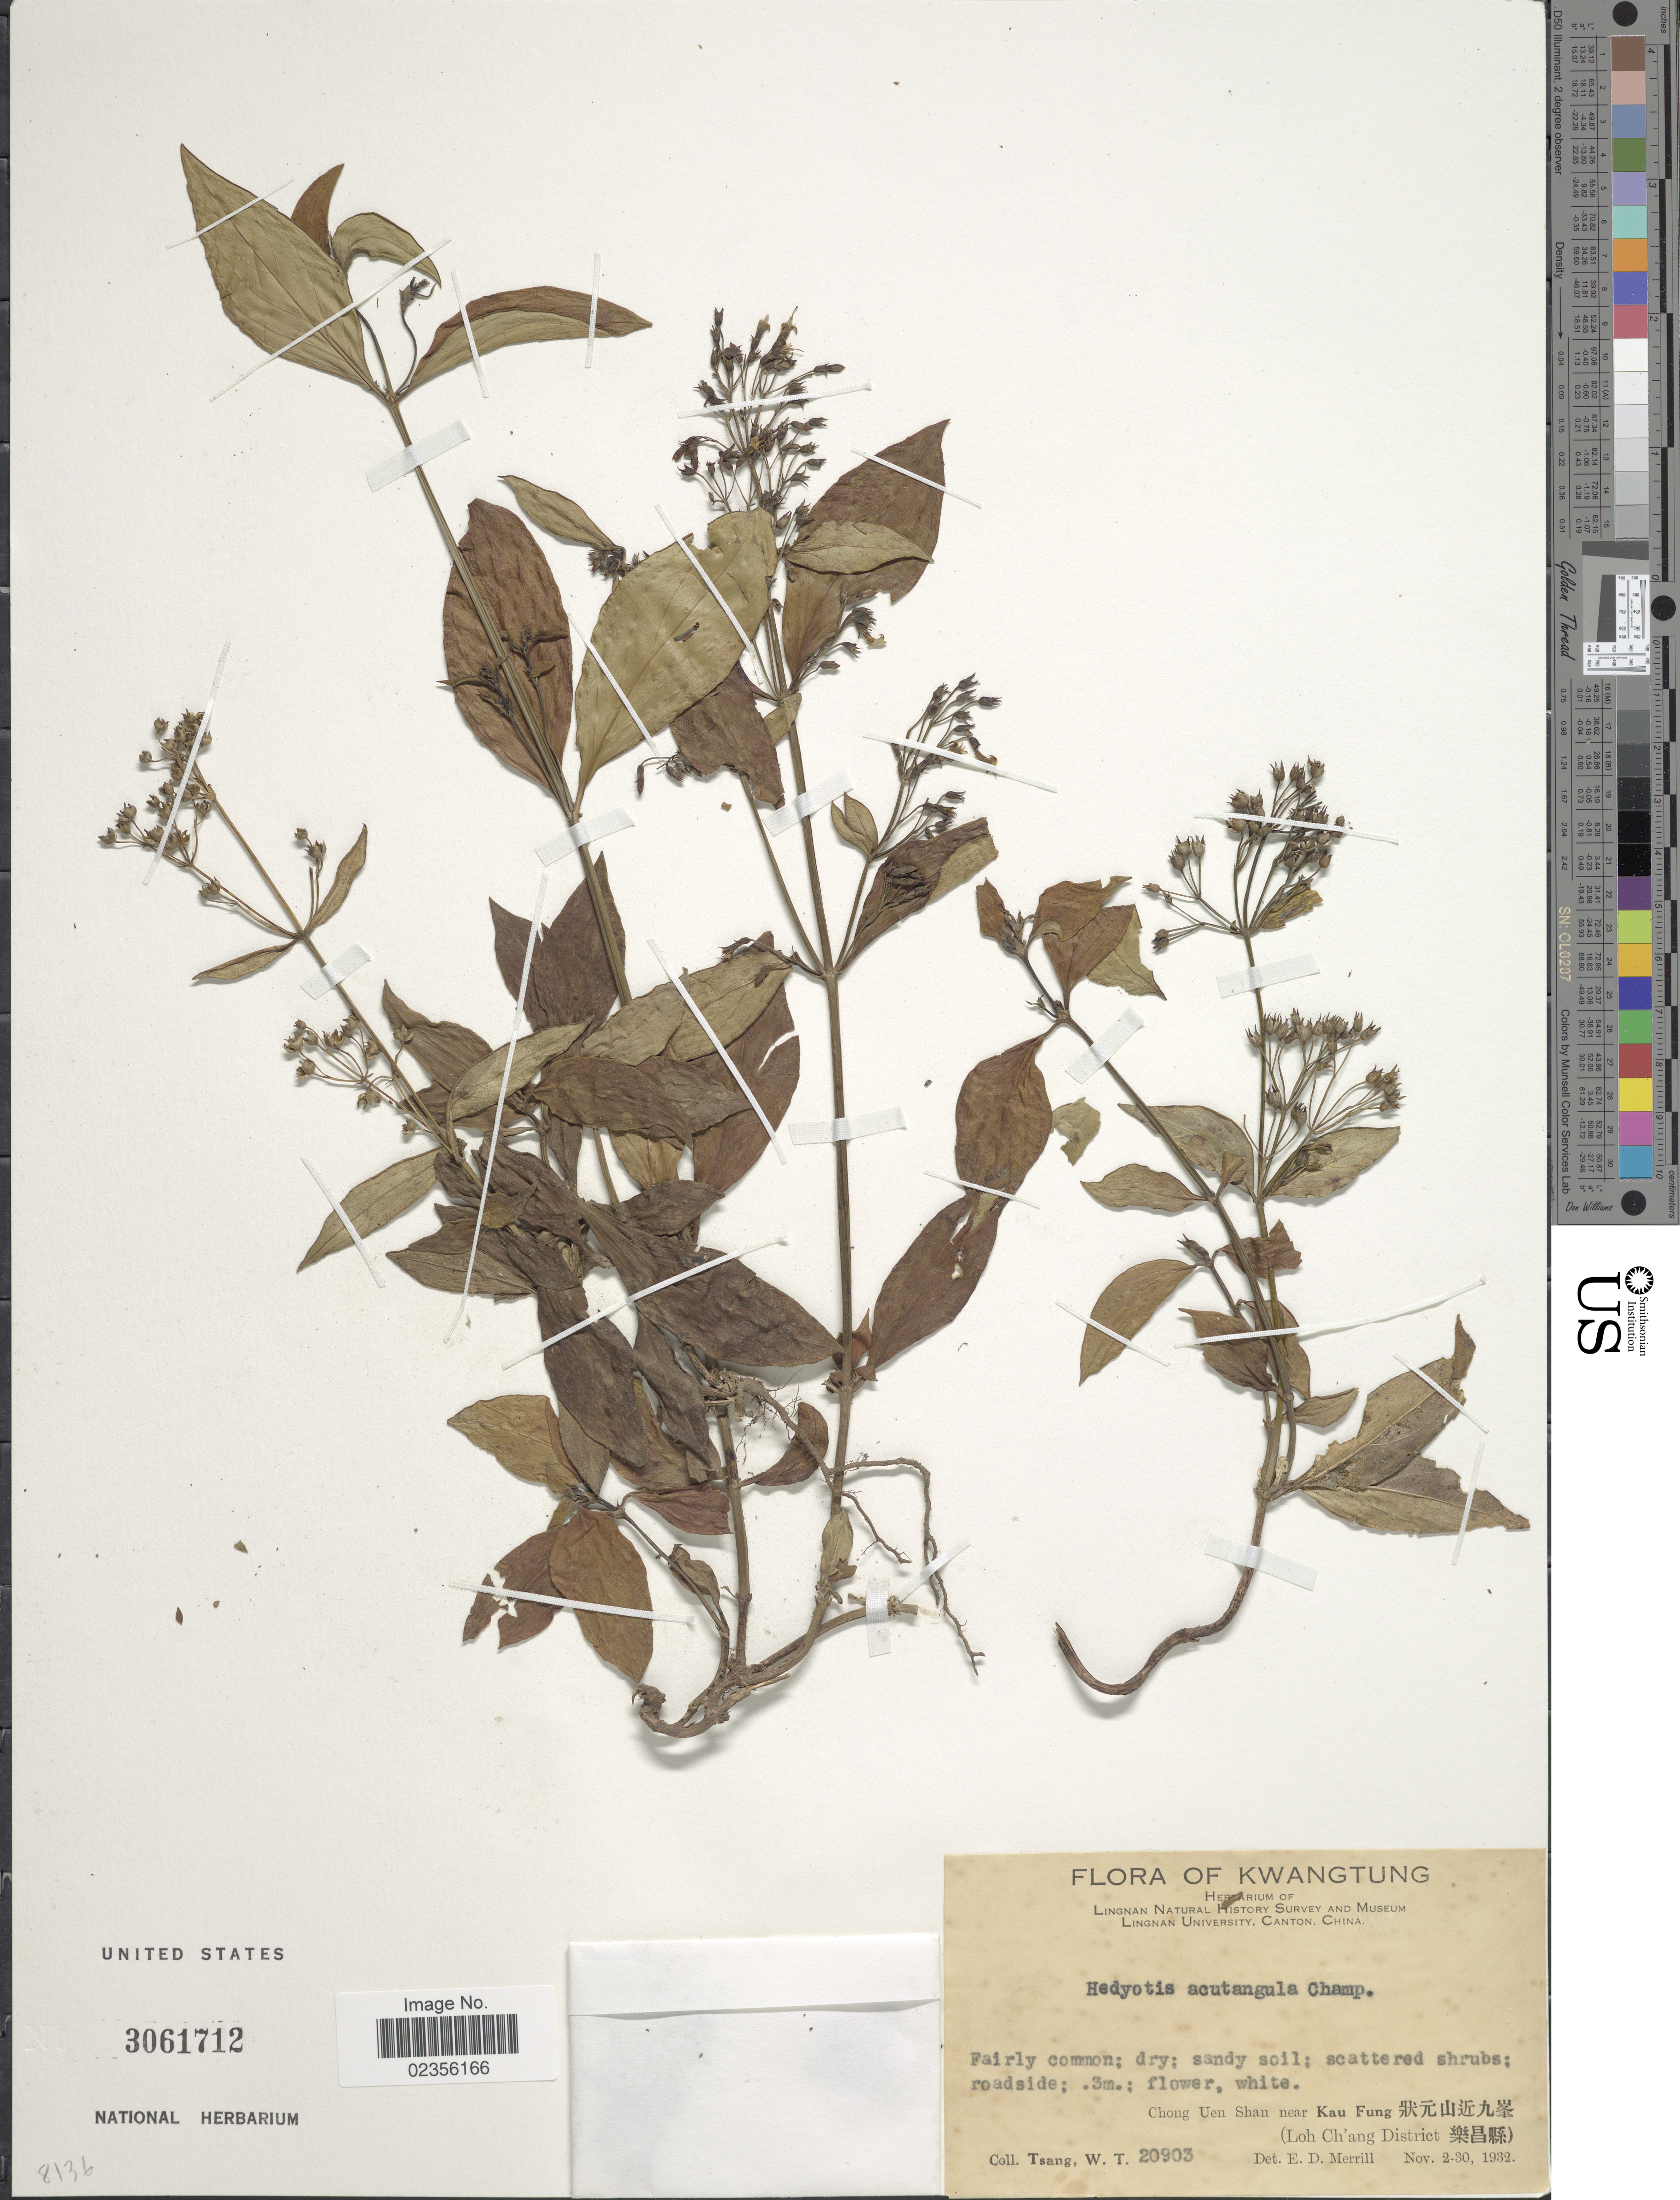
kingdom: Plantae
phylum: Tracheophyta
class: Magnoliopsida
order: Gentianales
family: Rubiaceae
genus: Hedyotis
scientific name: Hedyotis acutangula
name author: Champ. ex Benth.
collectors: W. T. Tsang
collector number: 20903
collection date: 1932-11-02/1932-11-30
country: China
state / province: Guangdong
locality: Kwangtung. Chong Uen Shan near Kau Fung (Loh Ch'ang District)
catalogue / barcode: US 3061712